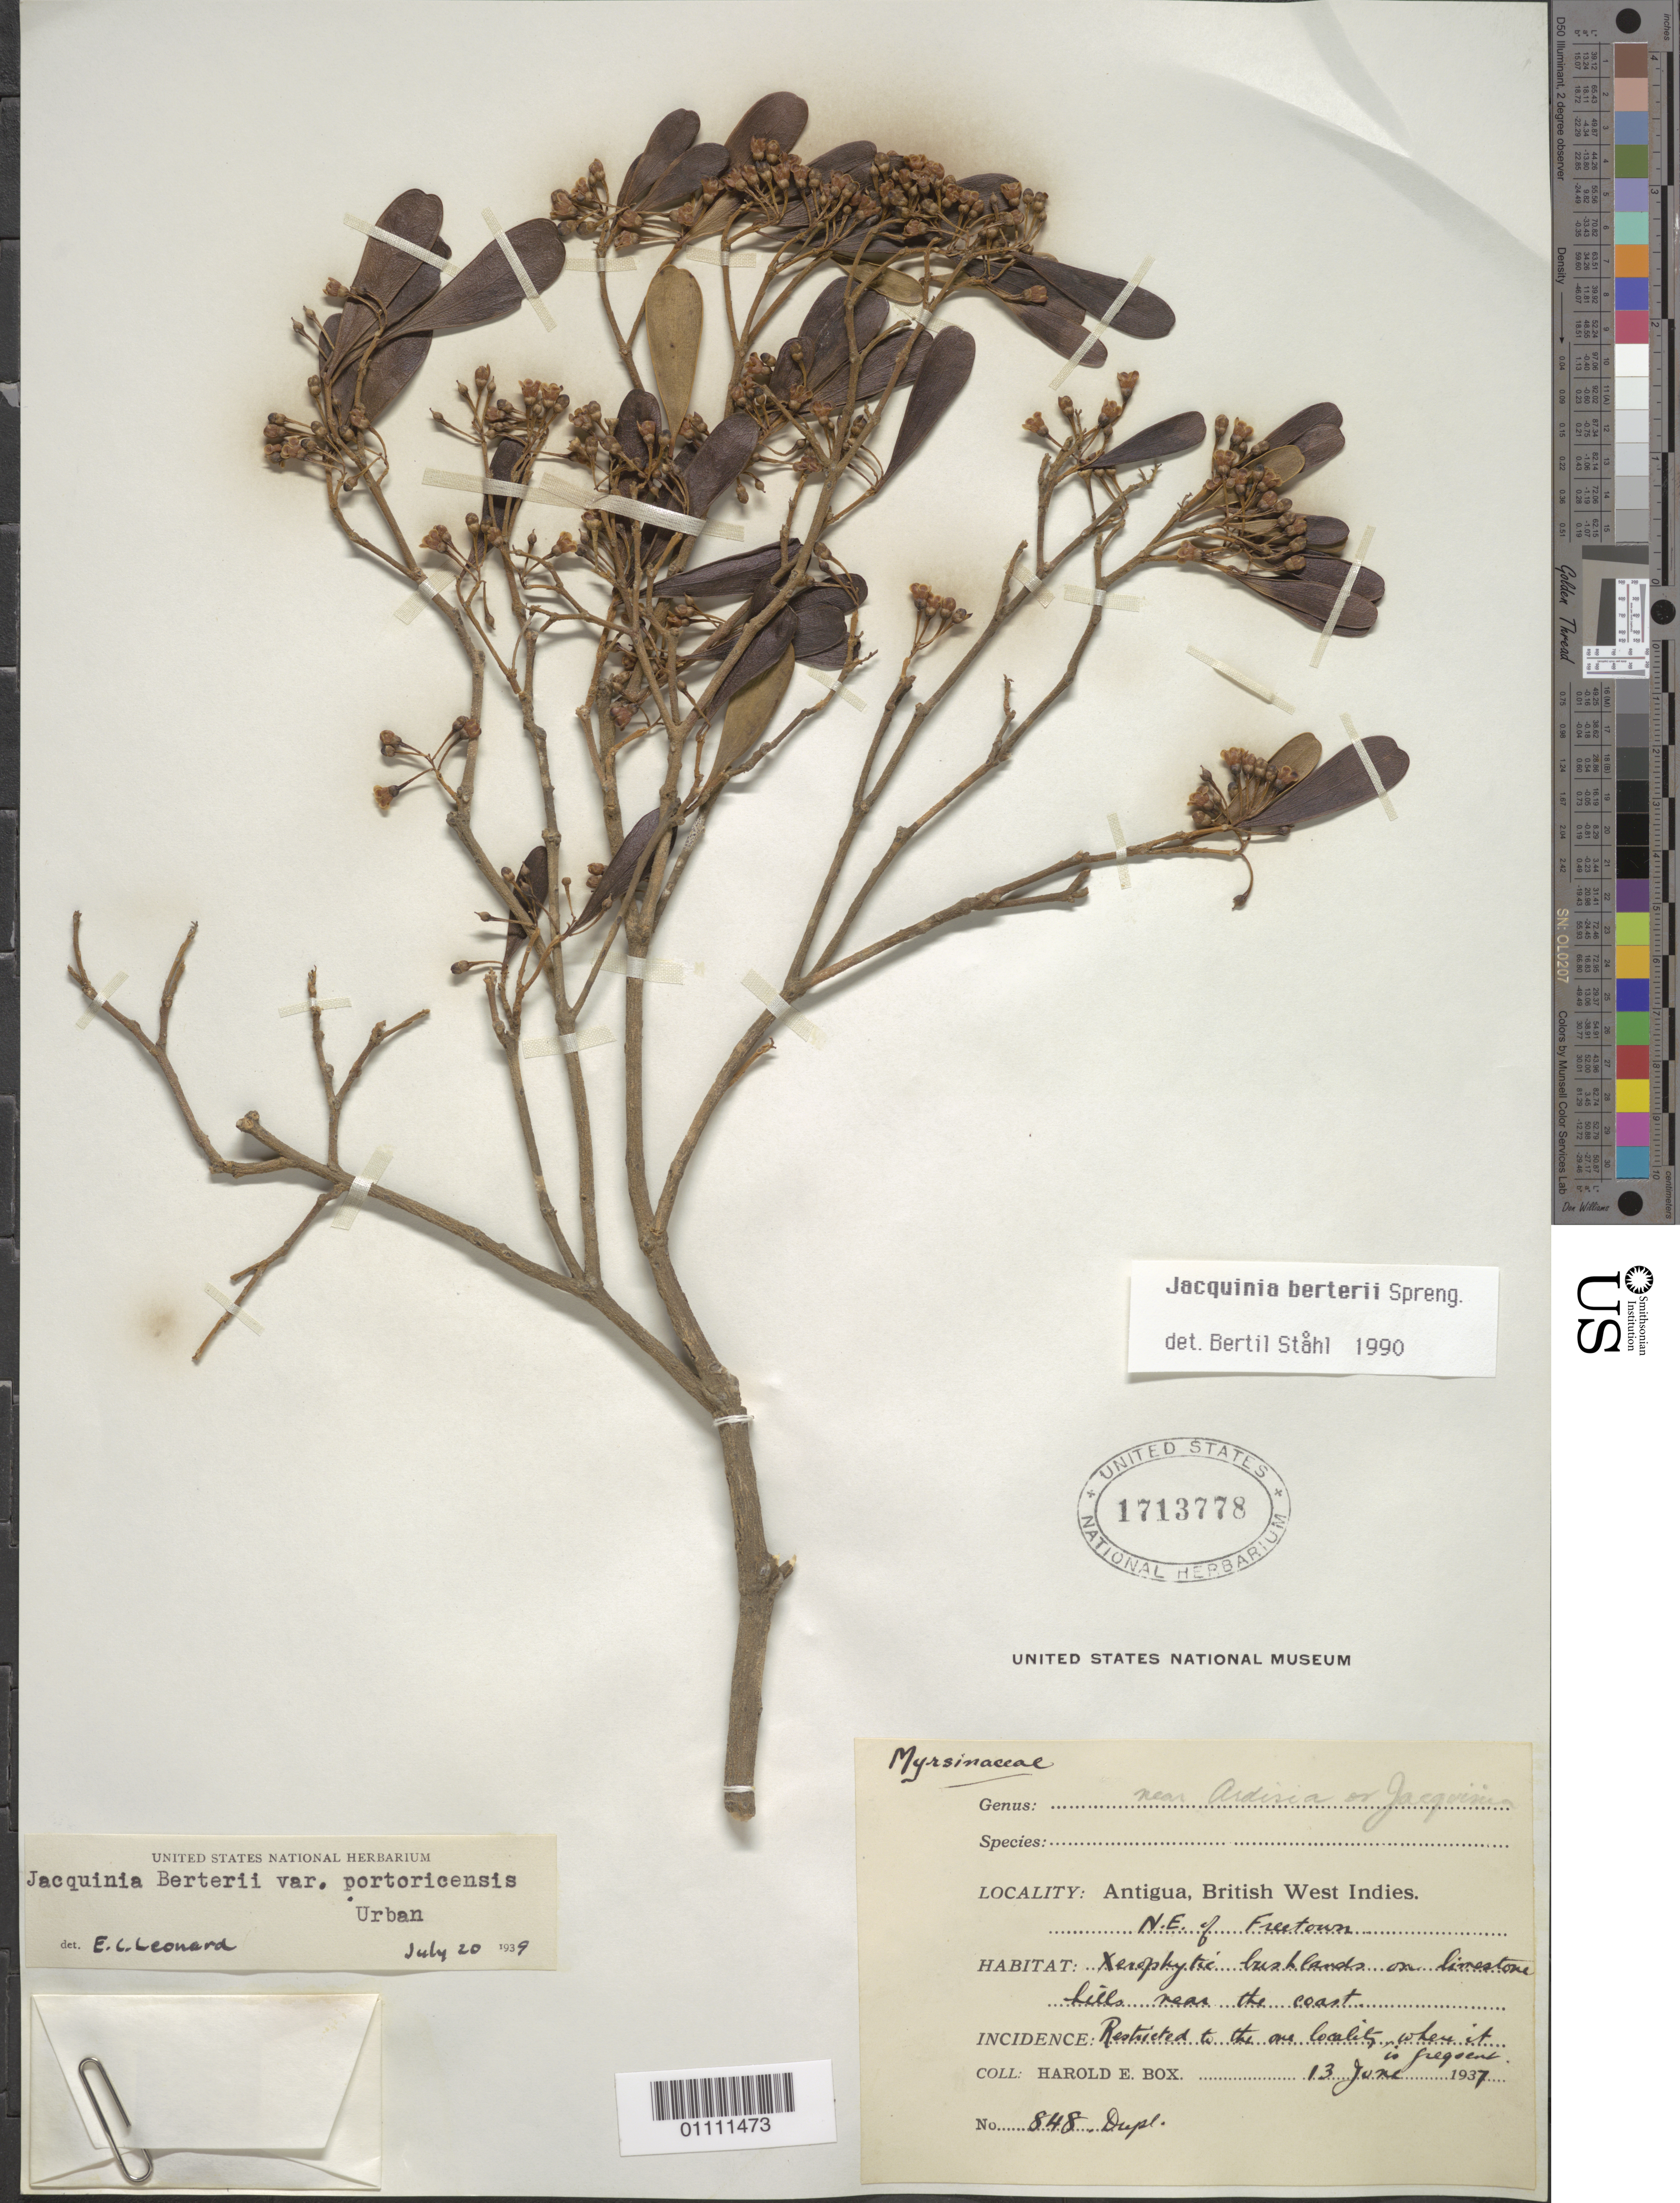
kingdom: Plantae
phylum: Tracheophyta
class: Magnoliopsida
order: Ericales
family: Primulaceae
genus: Jacquinia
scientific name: Jacquinia berteroi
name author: Spreng.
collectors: H. E. Box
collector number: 848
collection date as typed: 13 Jun 1937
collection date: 1937-06-13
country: Antigua and Barbuda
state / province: Saint Philip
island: Antigua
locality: NE of Freetown. Xerophytic bushland on limestone hills near the coast. Restricted to the one locality where it is frequent.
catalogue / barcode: US 1713778